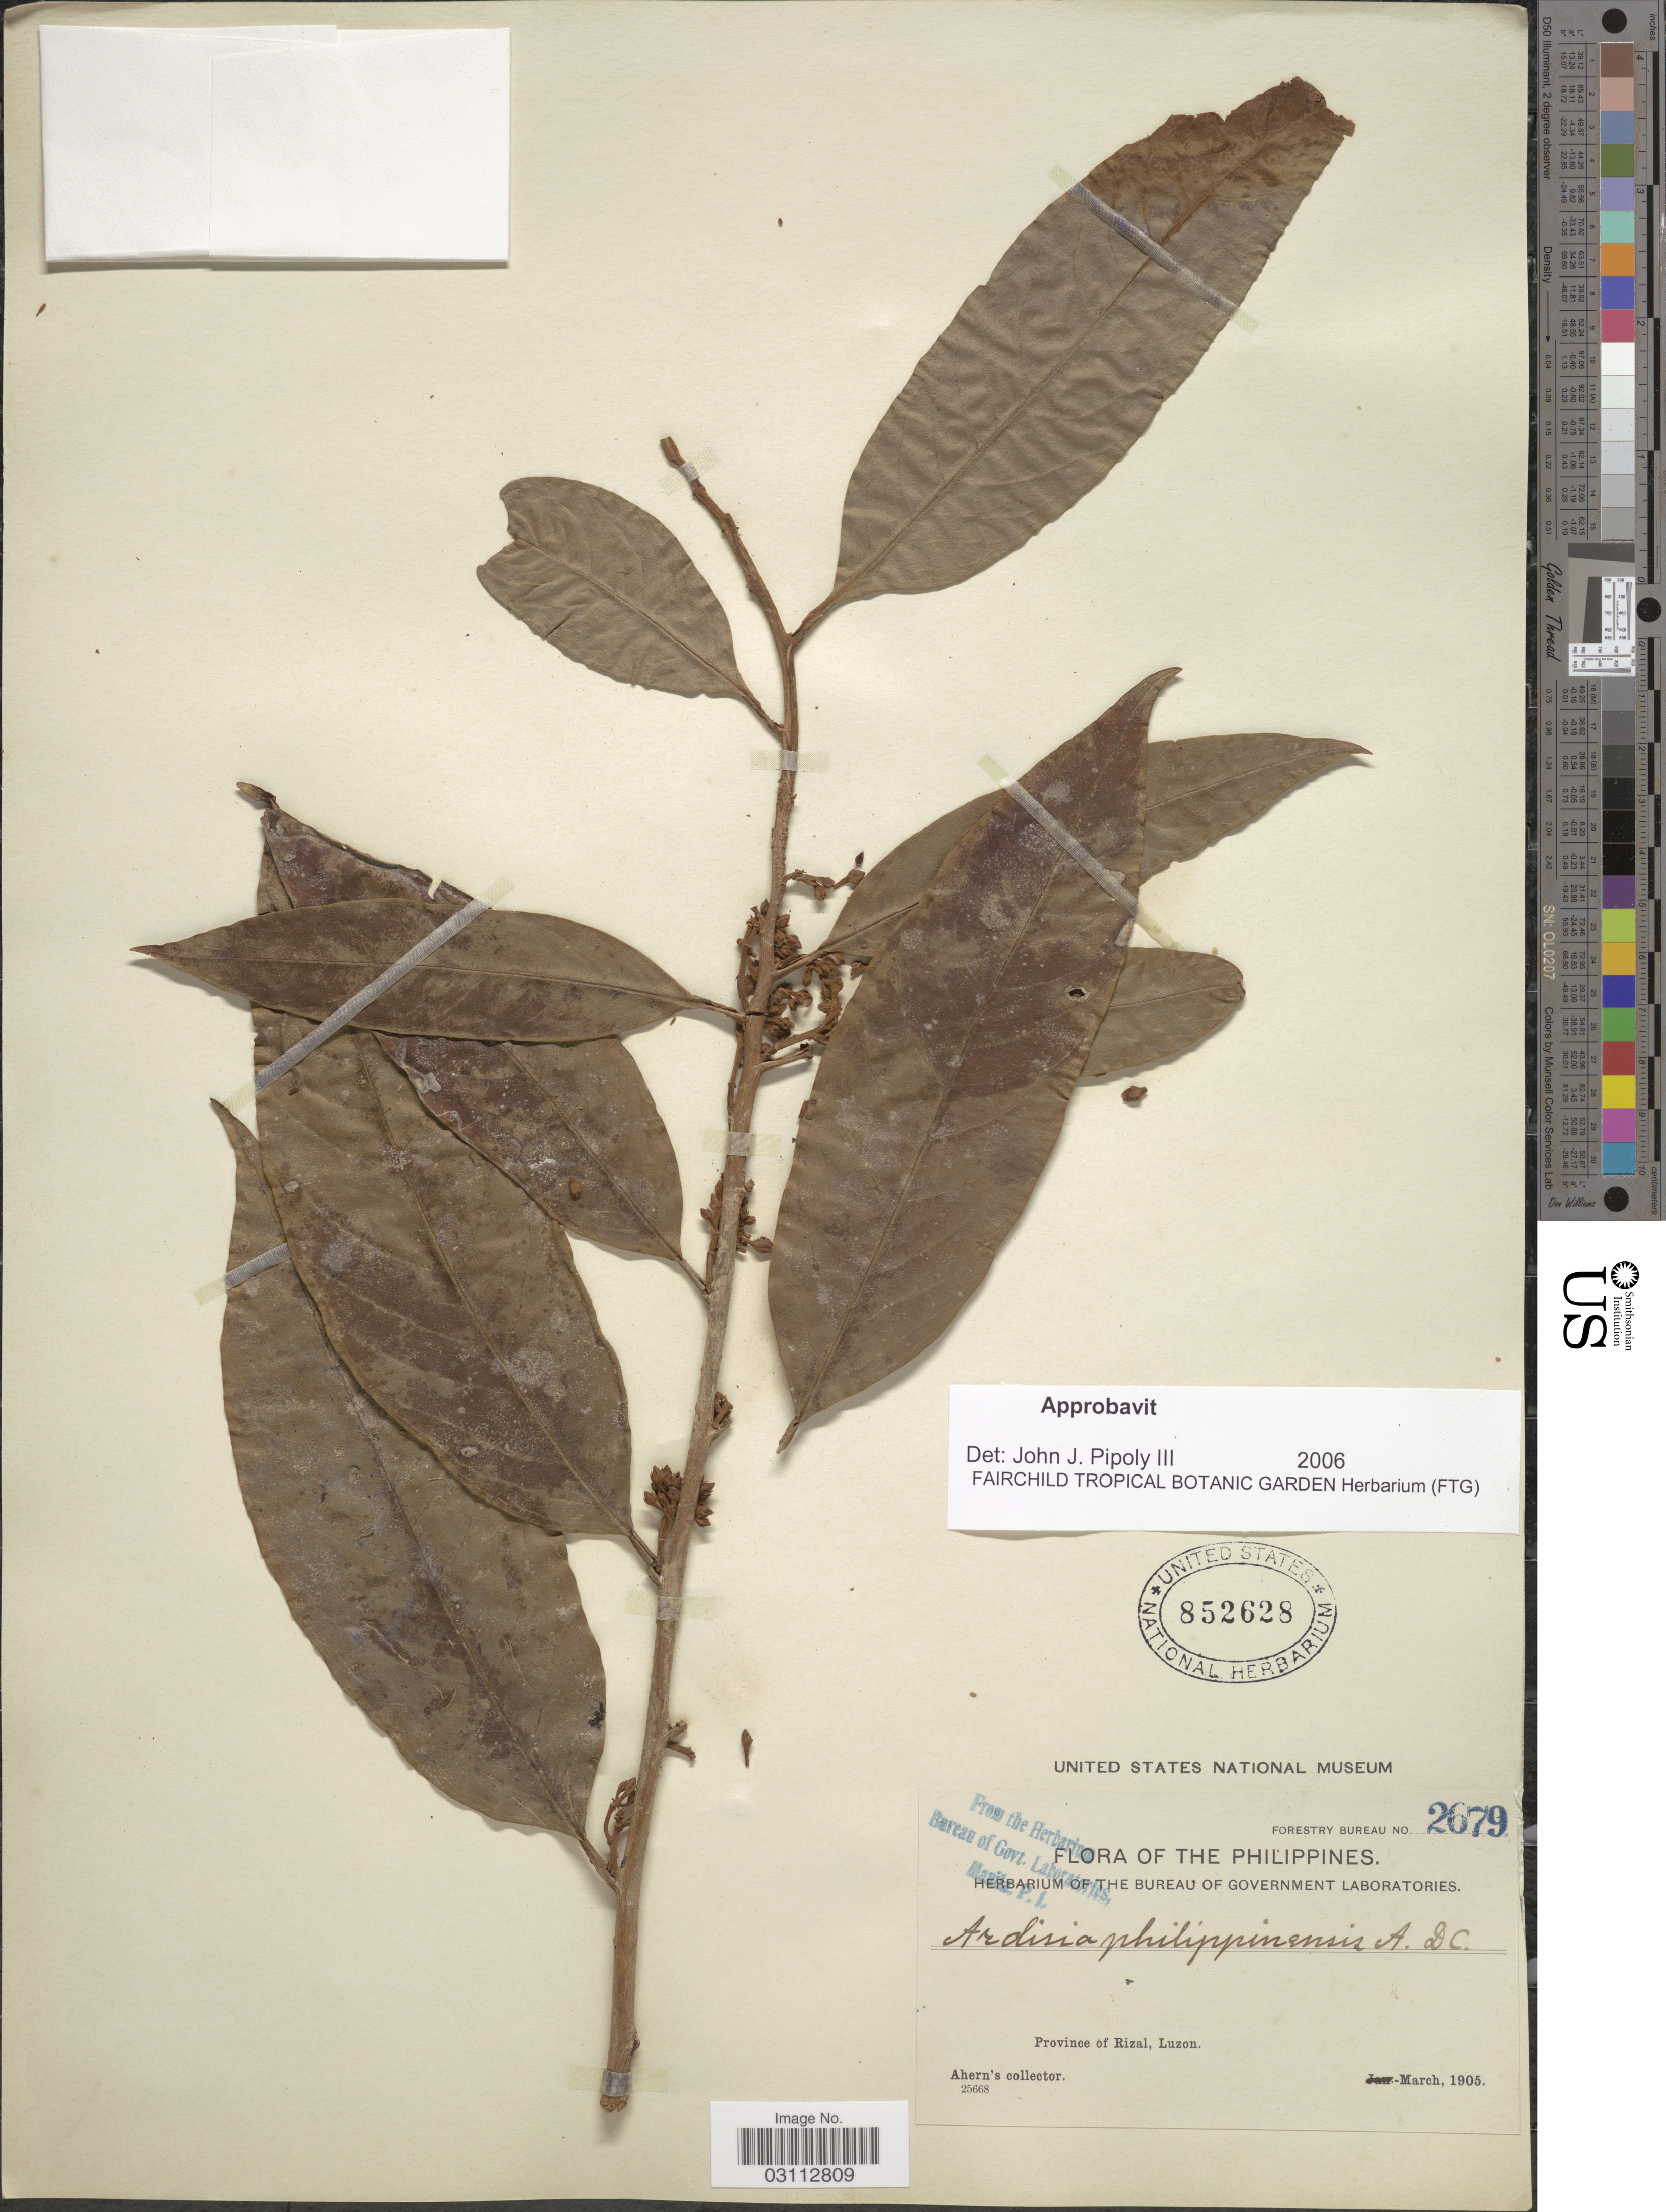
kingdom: Plantae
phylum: Tracheophyta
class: Magnoliopsida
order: Ericales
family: Primulaceae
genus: Ardisia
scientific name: Ardisia philippinensis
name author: A. DC.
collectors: Ahern's collector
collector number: Forestry Bureau 2679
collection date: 1905-03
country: Philippines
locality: Province of Rizal, Luzon.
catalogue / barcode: US 852628